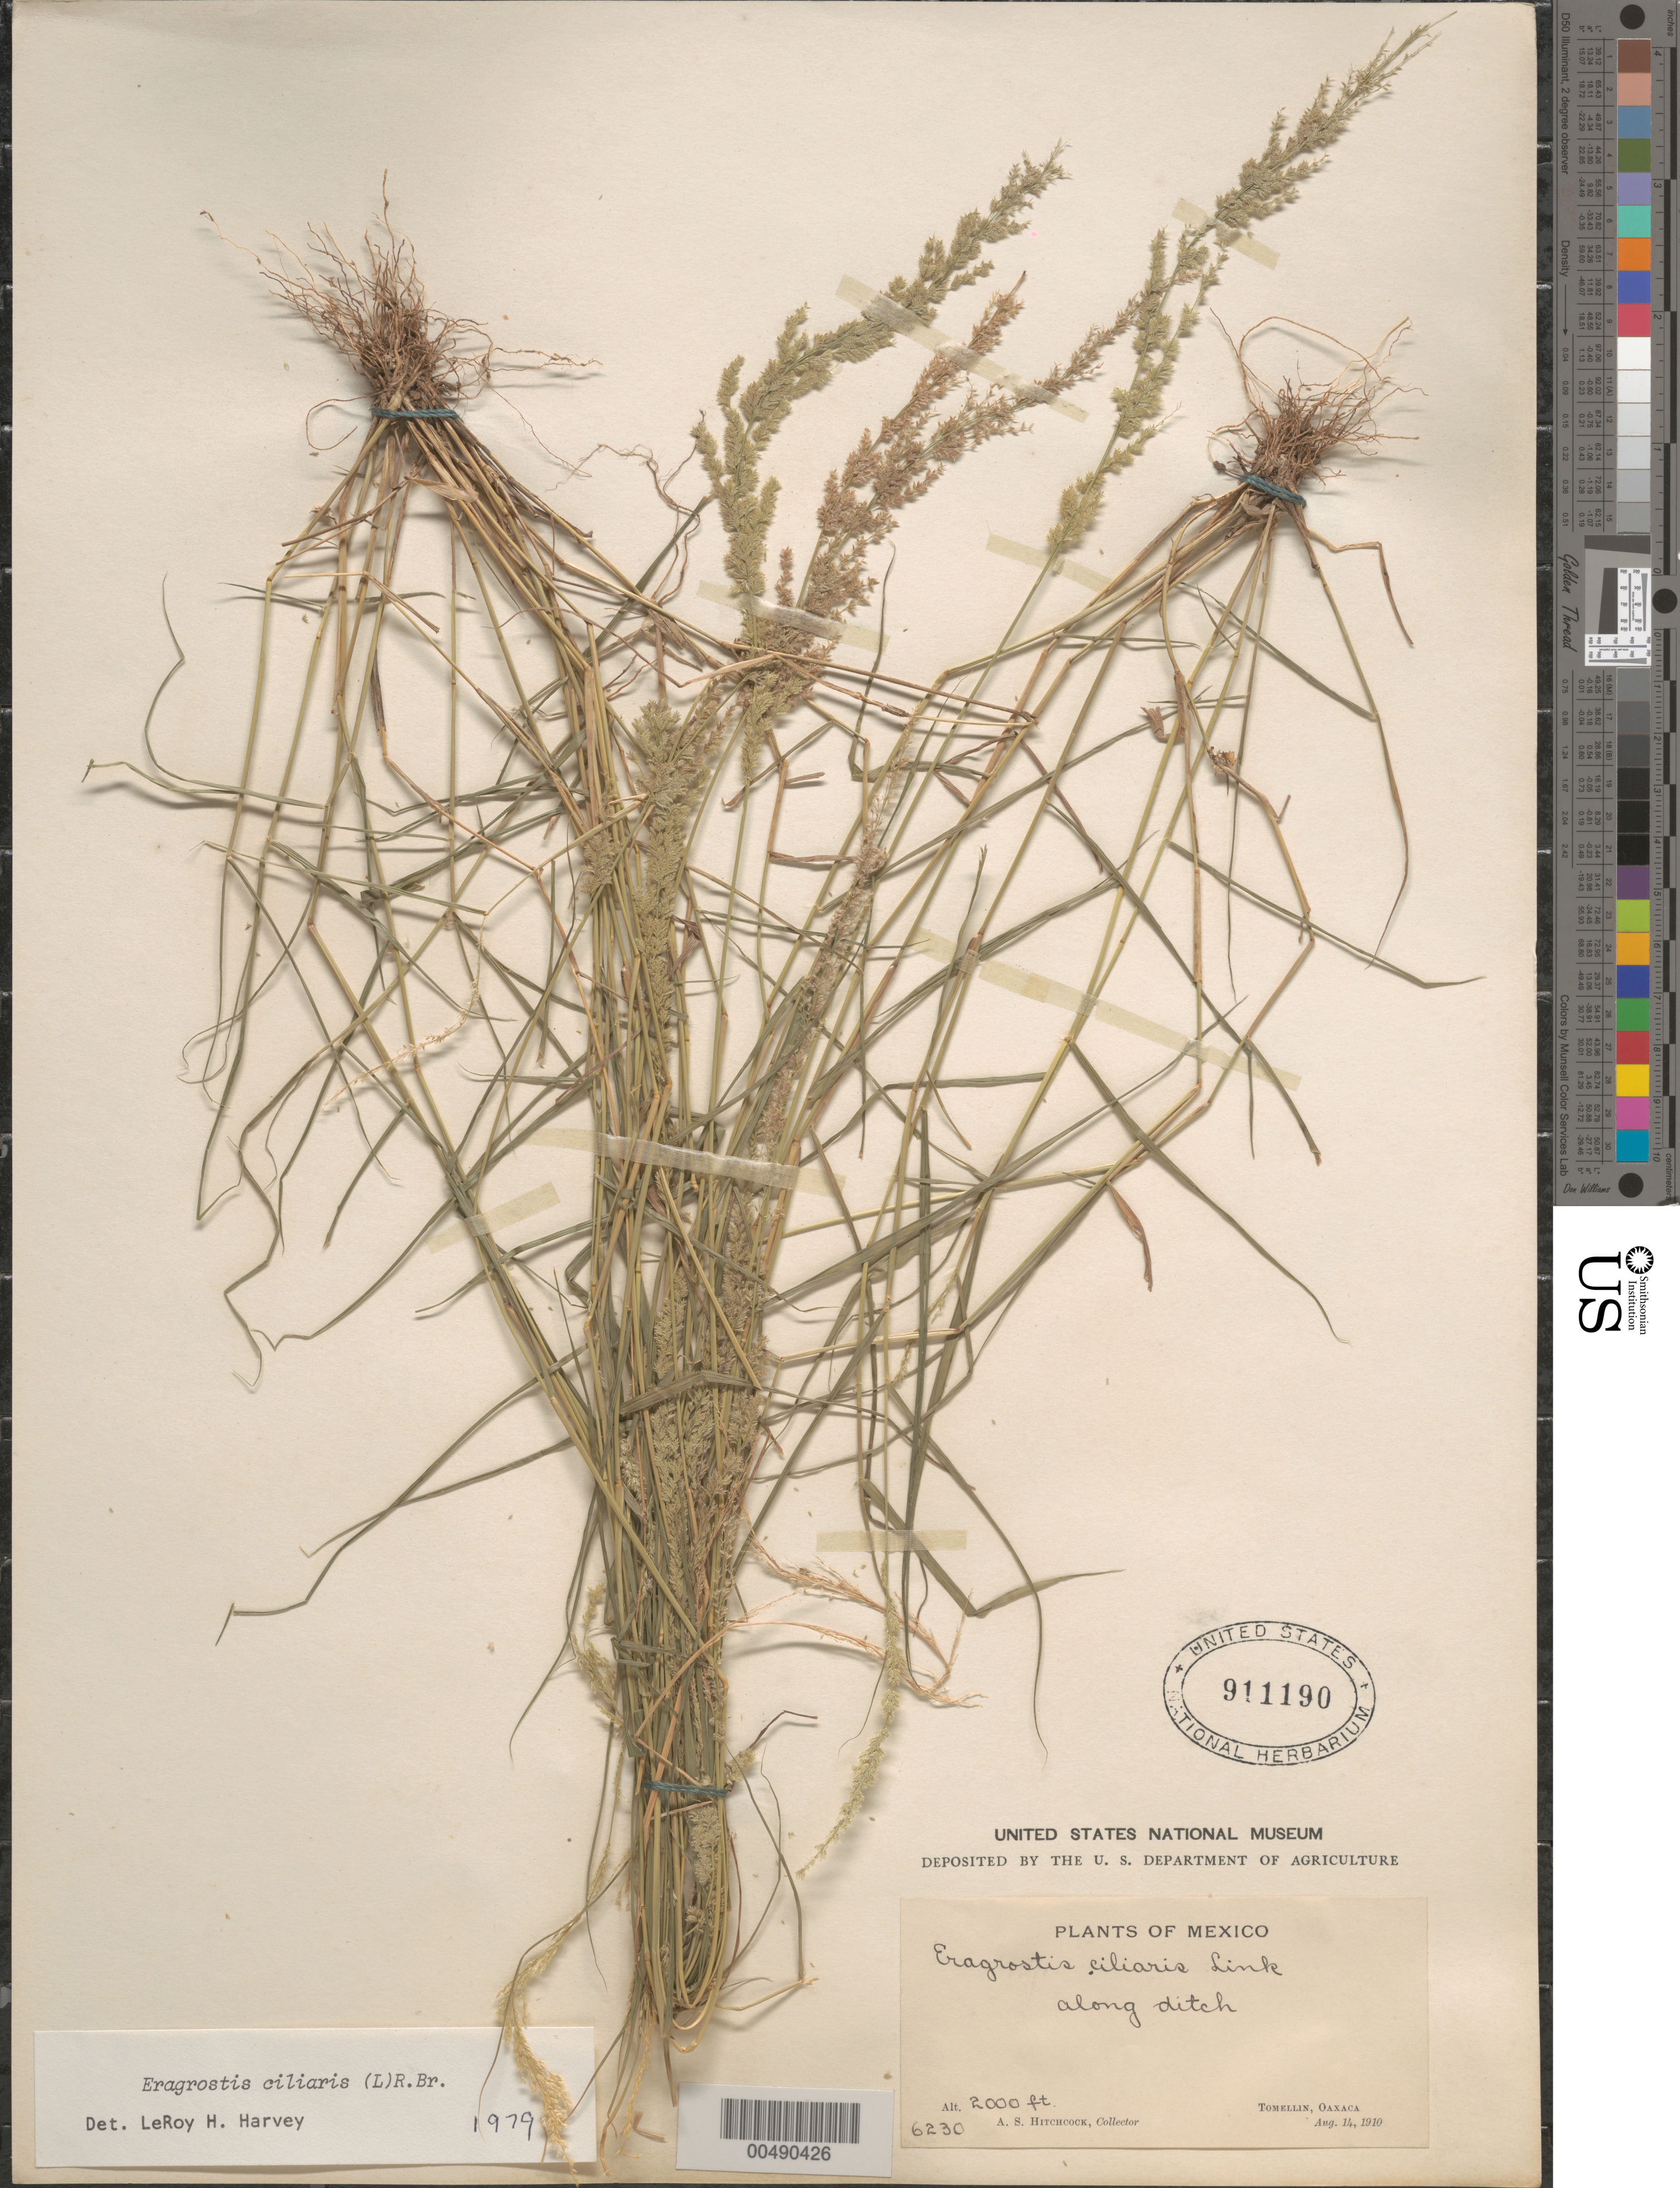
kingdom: Plantae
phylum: Tracheophyta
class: Liliopsida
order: Poales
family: Poaceae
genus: Eragrostis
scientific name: Eragrostis ciliaris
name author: (L.) R. Br.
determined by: Harvey, L. H.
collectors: A. S. Hitchcock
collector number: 6230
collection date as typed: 14 Aug 1910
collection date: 1910-08-14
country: Mexico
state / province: Oaxaca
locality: Tomellin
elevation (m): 610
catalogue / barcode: US 911190